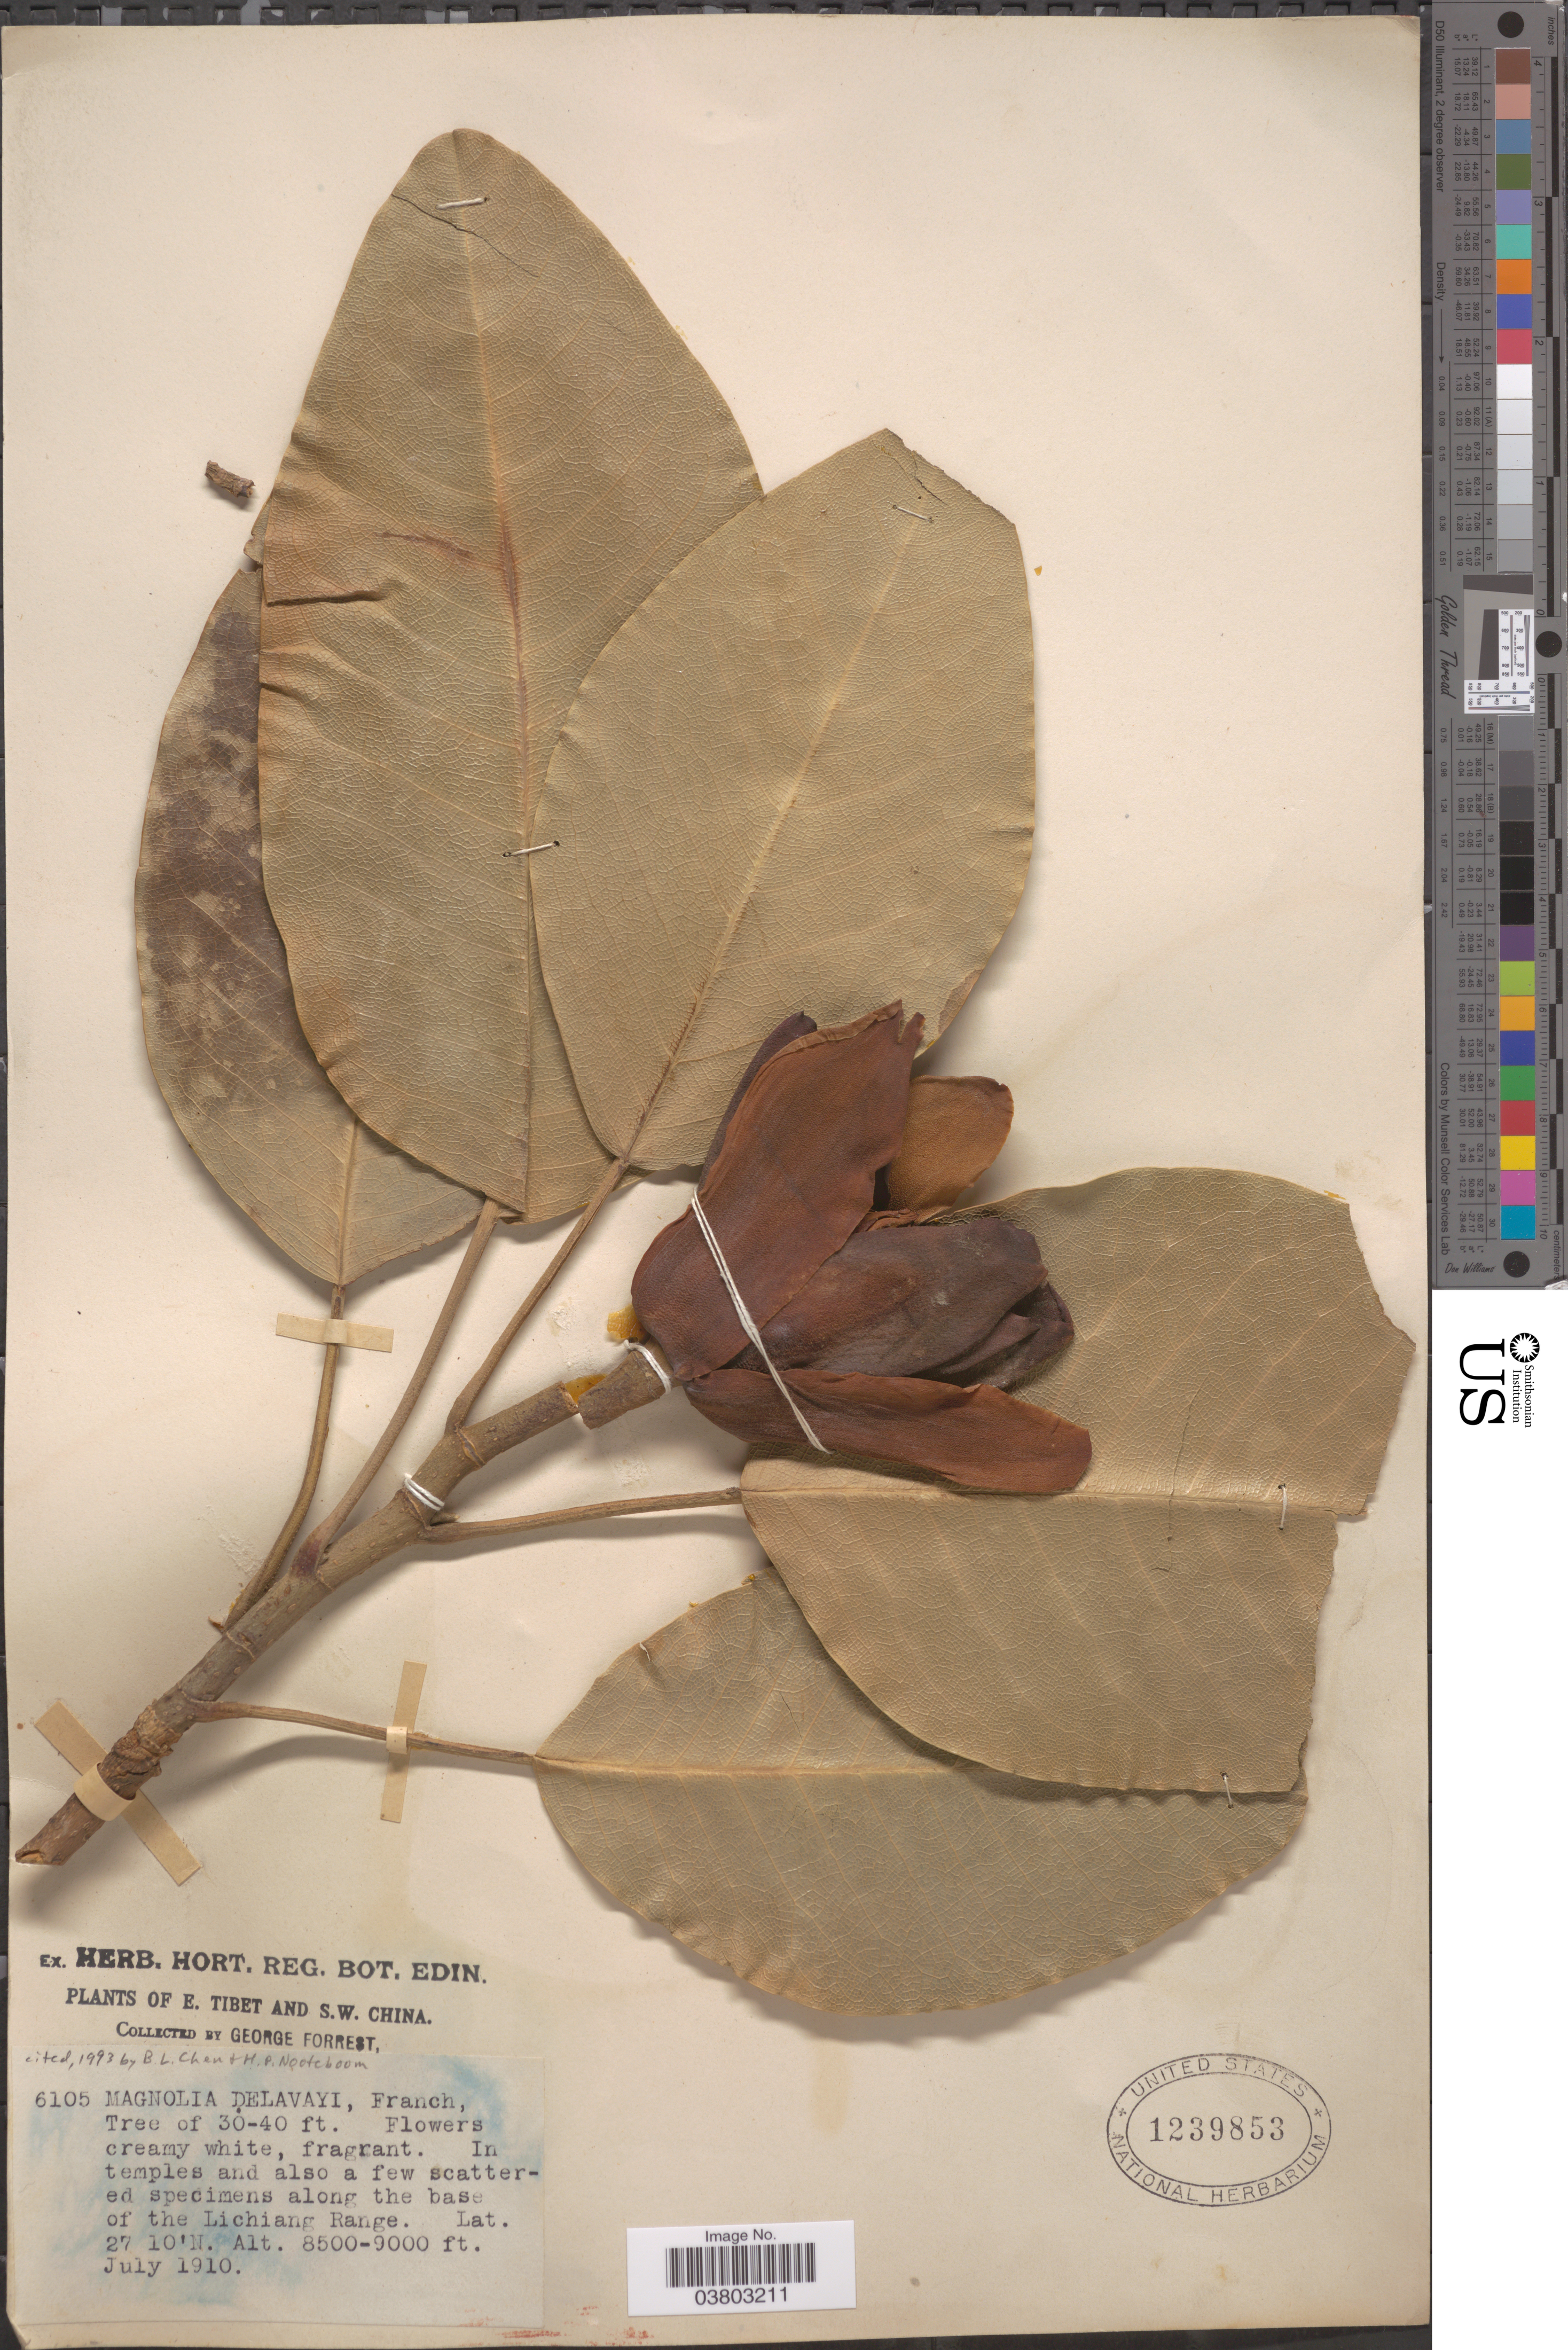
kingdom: Plantae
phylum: Tracheophyta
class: Magnoliopsida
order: Magnoliales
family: Magnoliaceae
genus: Magnolia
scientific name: Magnolia delavayi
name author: Franch.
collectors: G. Forrest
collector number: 6105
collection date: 1910-07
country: China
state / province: Xizang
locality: E. Tibet and S.W. China. Along the base of the Lichiang Range.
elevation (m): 2591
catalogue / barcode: US 1239853